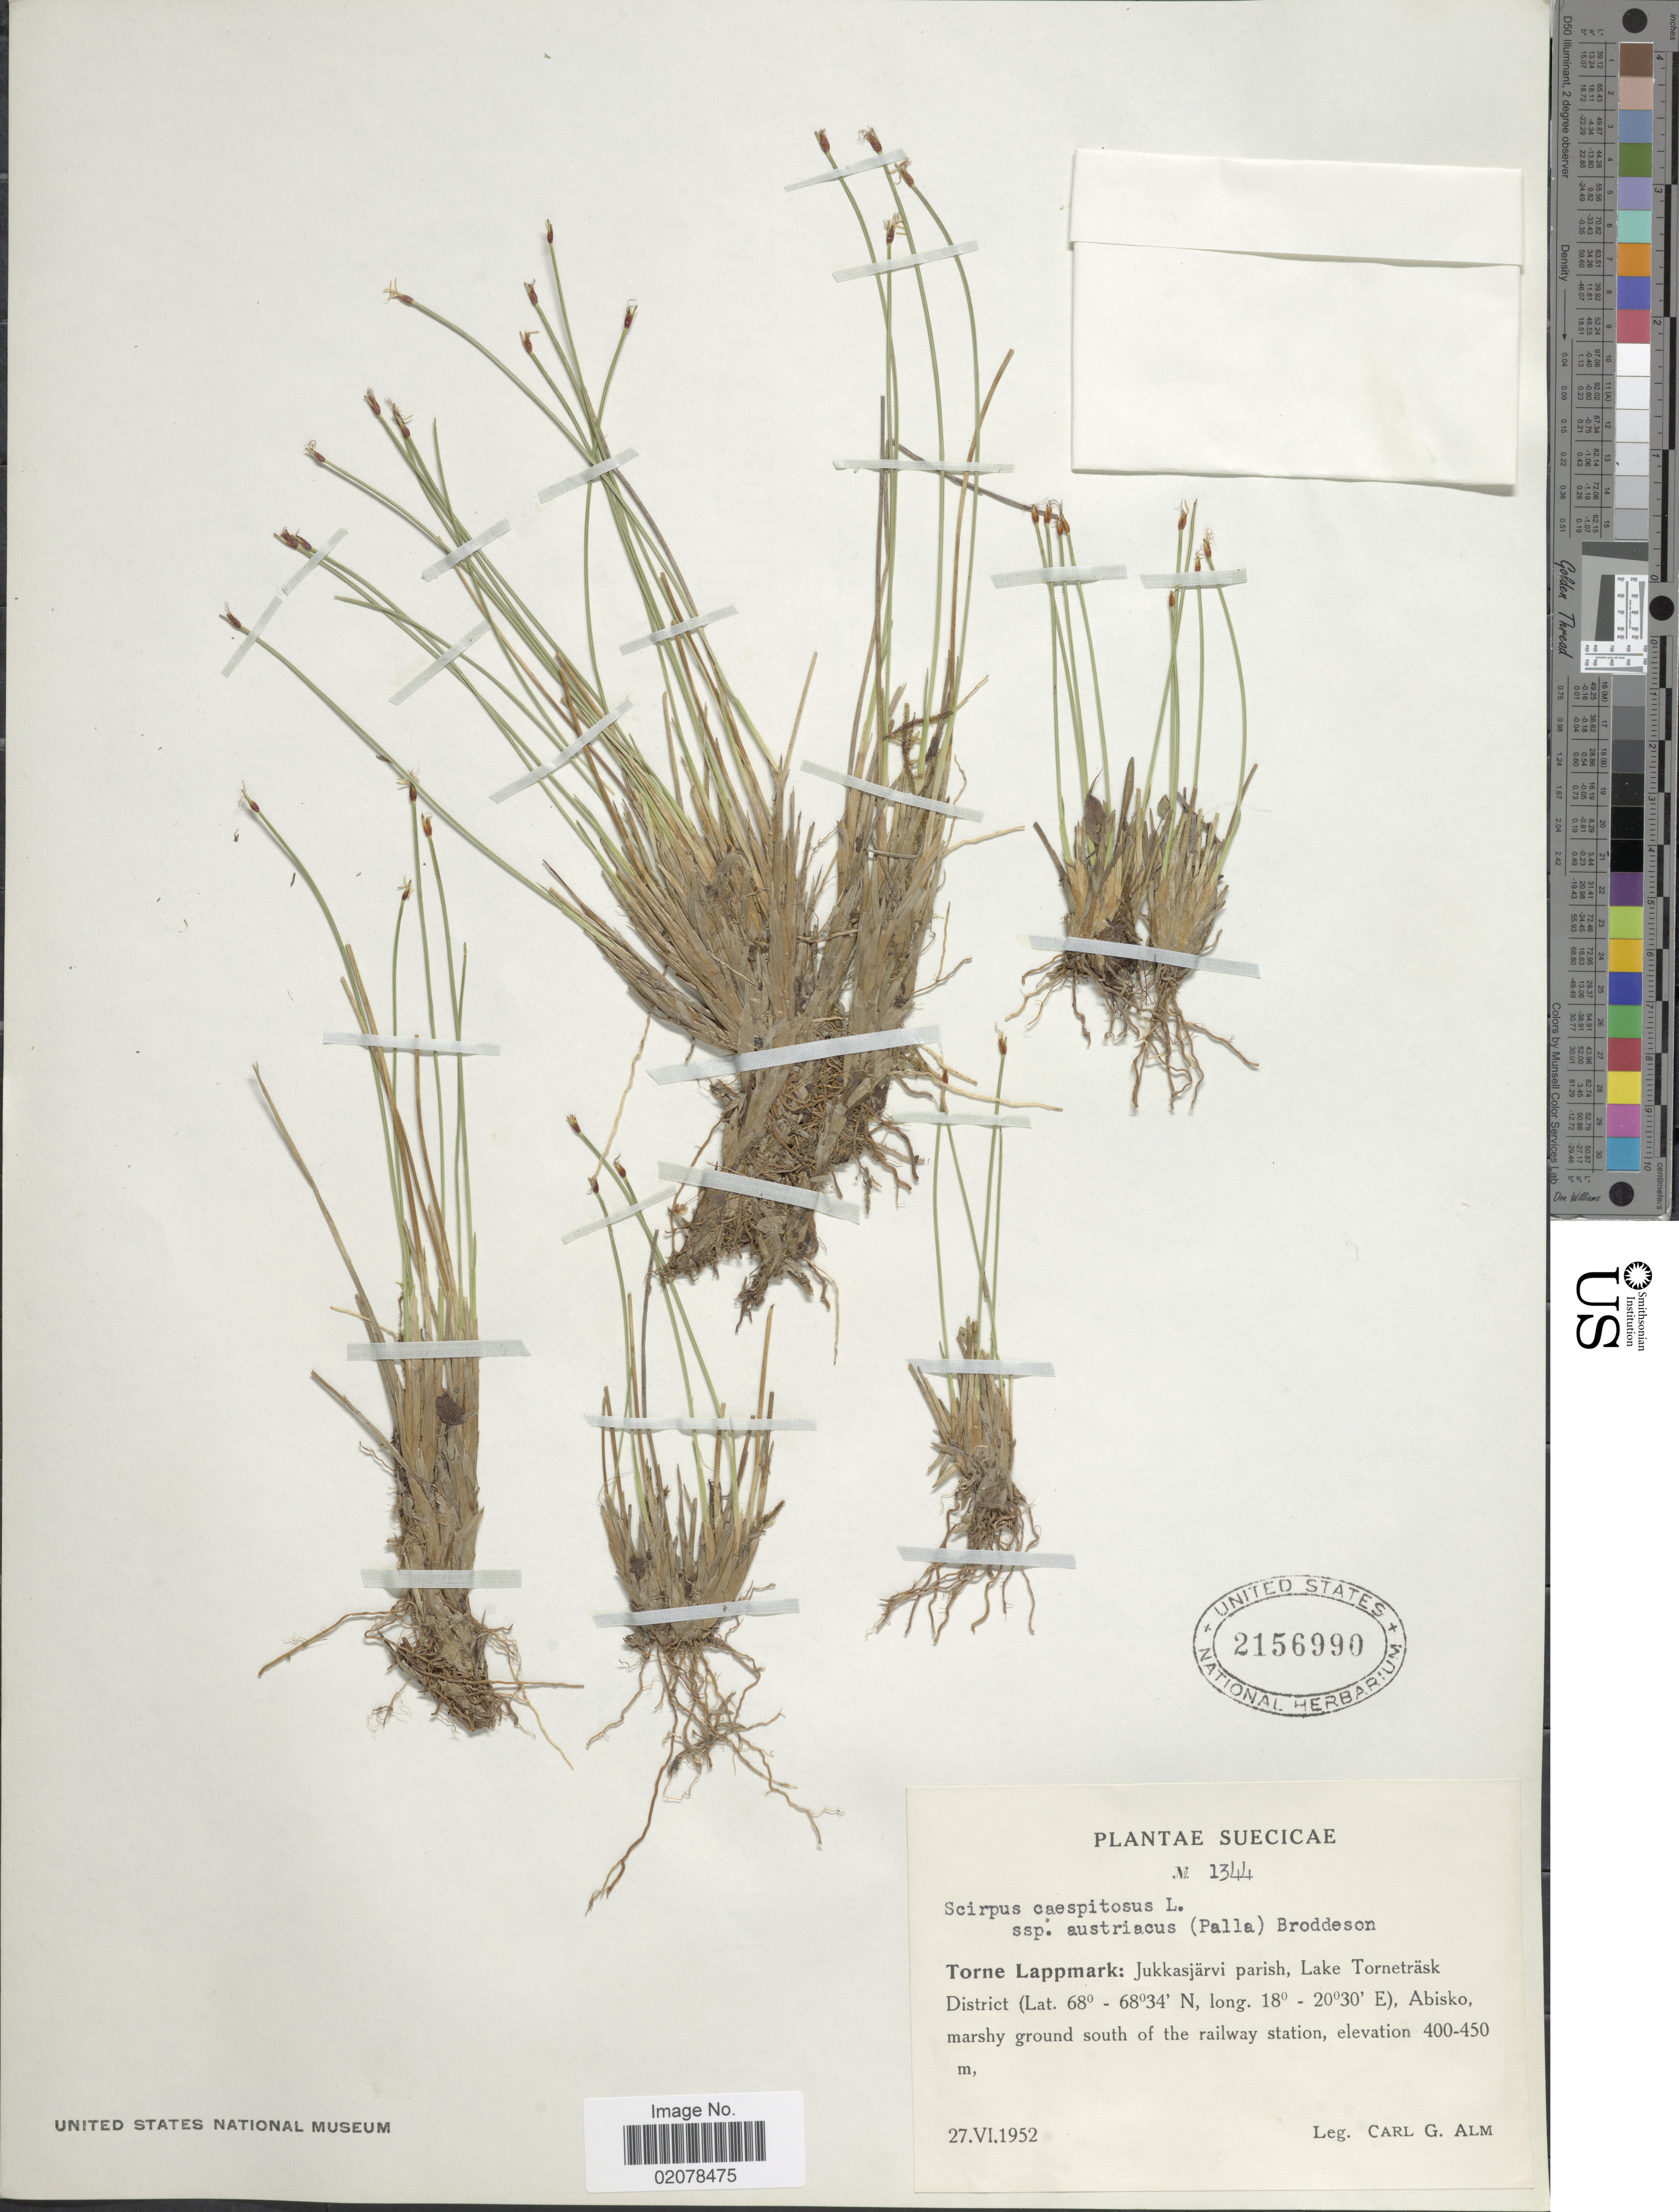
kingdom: Plantae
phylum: Tracheophyta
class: Liliopsida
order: Poales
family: Cyperaceae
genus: Trichophorum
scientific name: Trichophorum cespitosum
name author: (L.) Hartm.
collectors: C. G. Alm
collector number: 1344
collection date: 1952-06-27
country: Sweden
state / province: Norrbotten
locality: Torne Lappmark: Jukkasjarvi parish, Lake Tornetrask District, Abisko, marsh ground south of the railway station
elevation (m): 400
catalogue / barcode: US 2156990